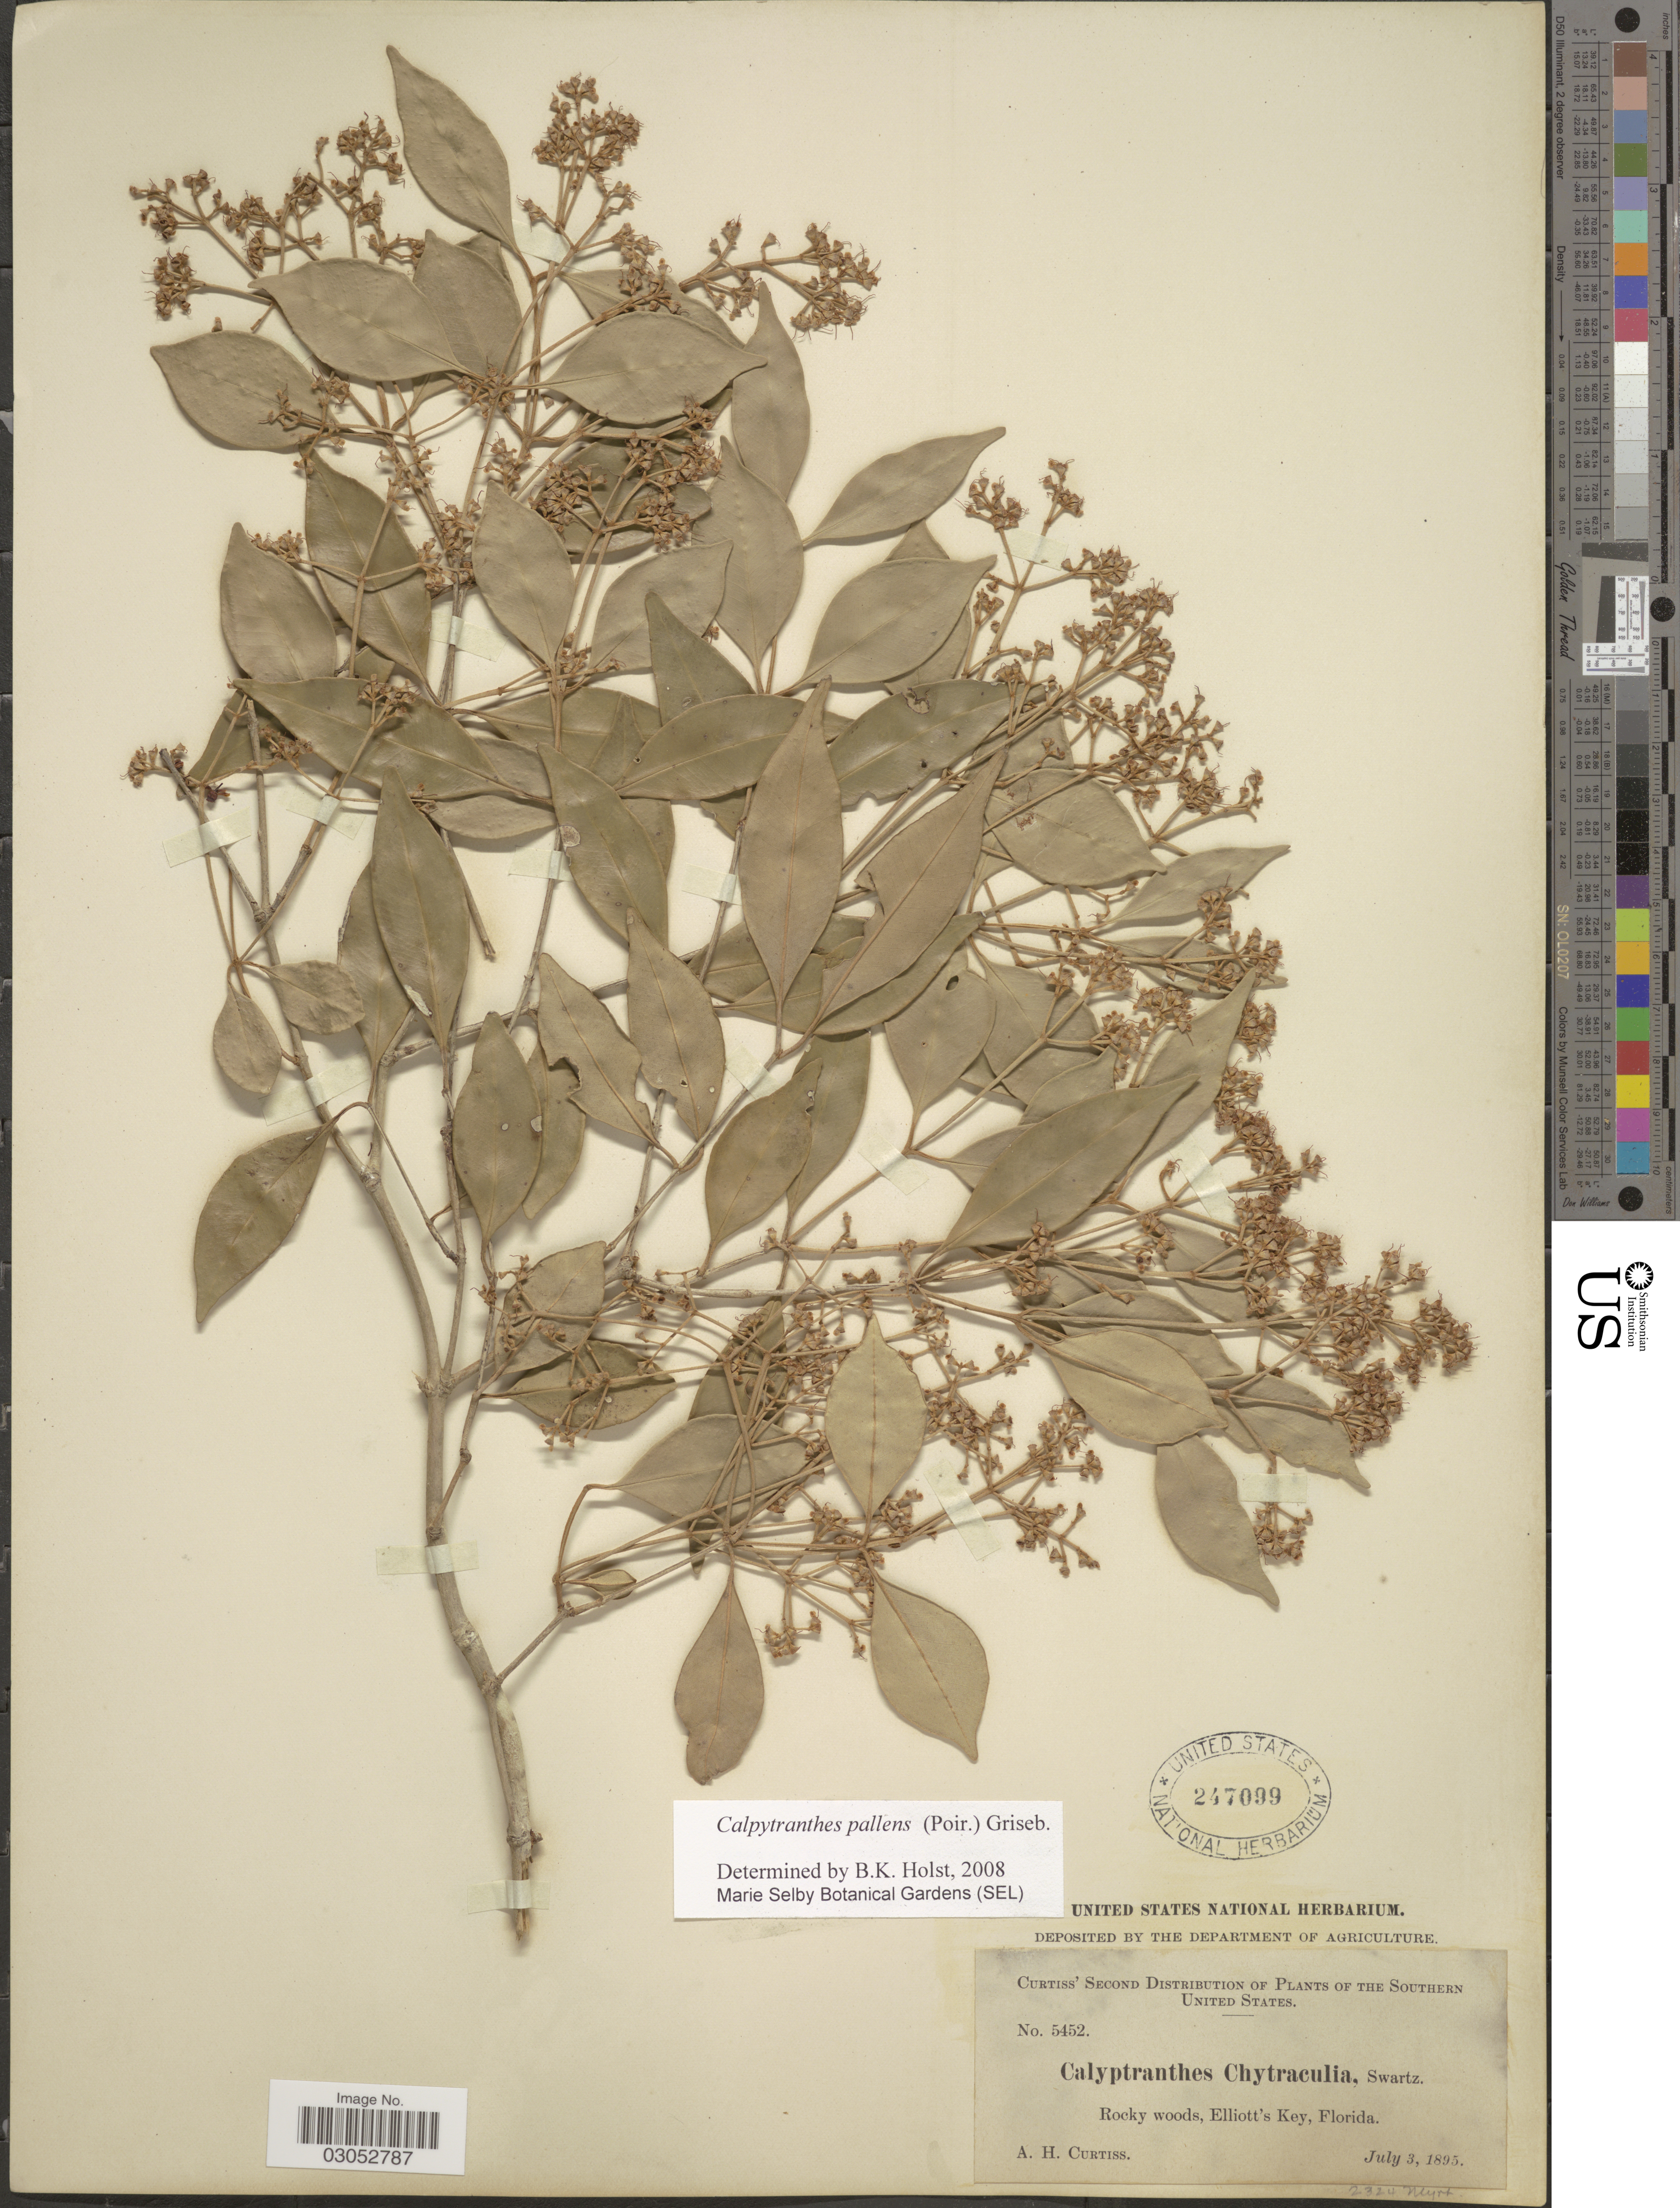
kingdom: Plantae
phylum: Tracheophyta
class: Magnoliopsida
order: Myrtales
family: Myrtaceae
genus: Myrcia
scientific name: Myrcia neopallens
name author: A.R. Lourenço & E. Lucas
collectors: A. H. Curtiss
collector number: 5452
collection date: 1895-07-03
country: United States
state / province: Florida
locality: Southern United States. Rocky woods, Elliott's Key.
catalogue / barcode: US 247099